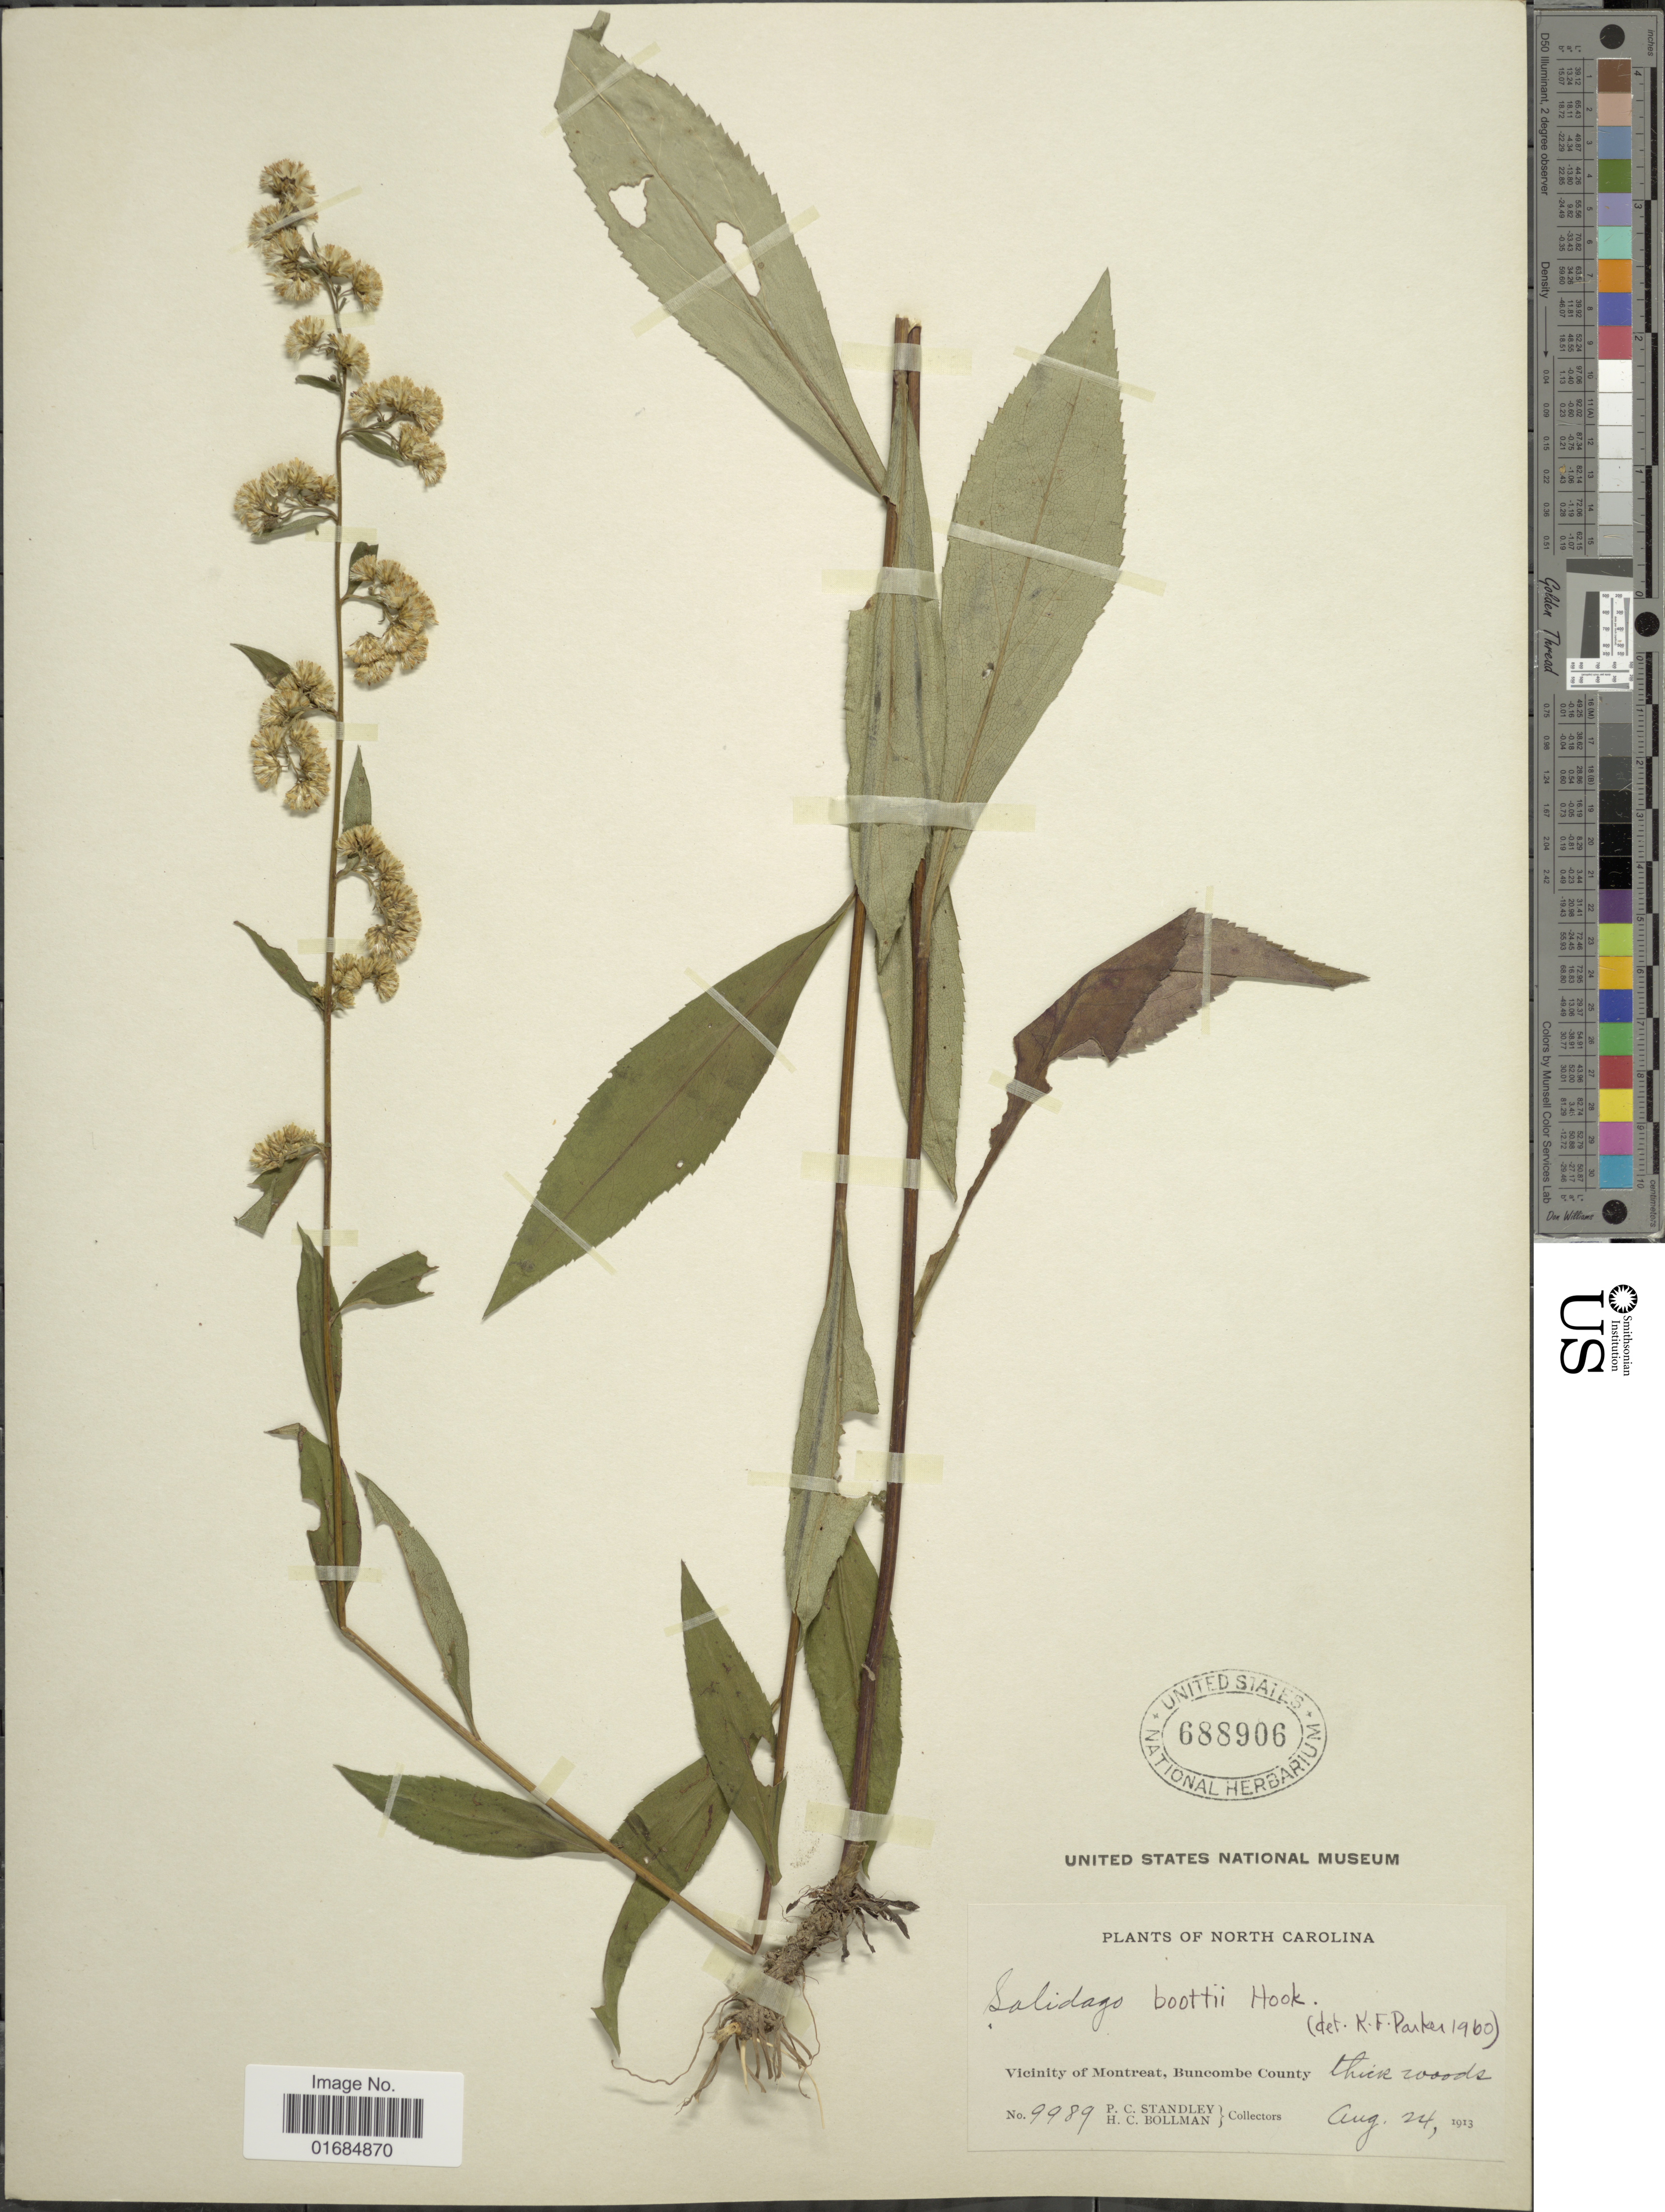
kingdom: Plantae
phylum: Tracheophyta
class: Magnoliopsida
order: Asterales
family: Asteraceae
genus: Solidago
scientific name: Solidago boottii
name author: Hook.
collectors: P. C. Standley & H. C. Bollman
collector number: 9989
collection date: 1913-08-24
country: United States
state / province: North Carolina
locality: Vicinity of Montreat, Buncombe County woods.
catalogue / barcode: US 688906